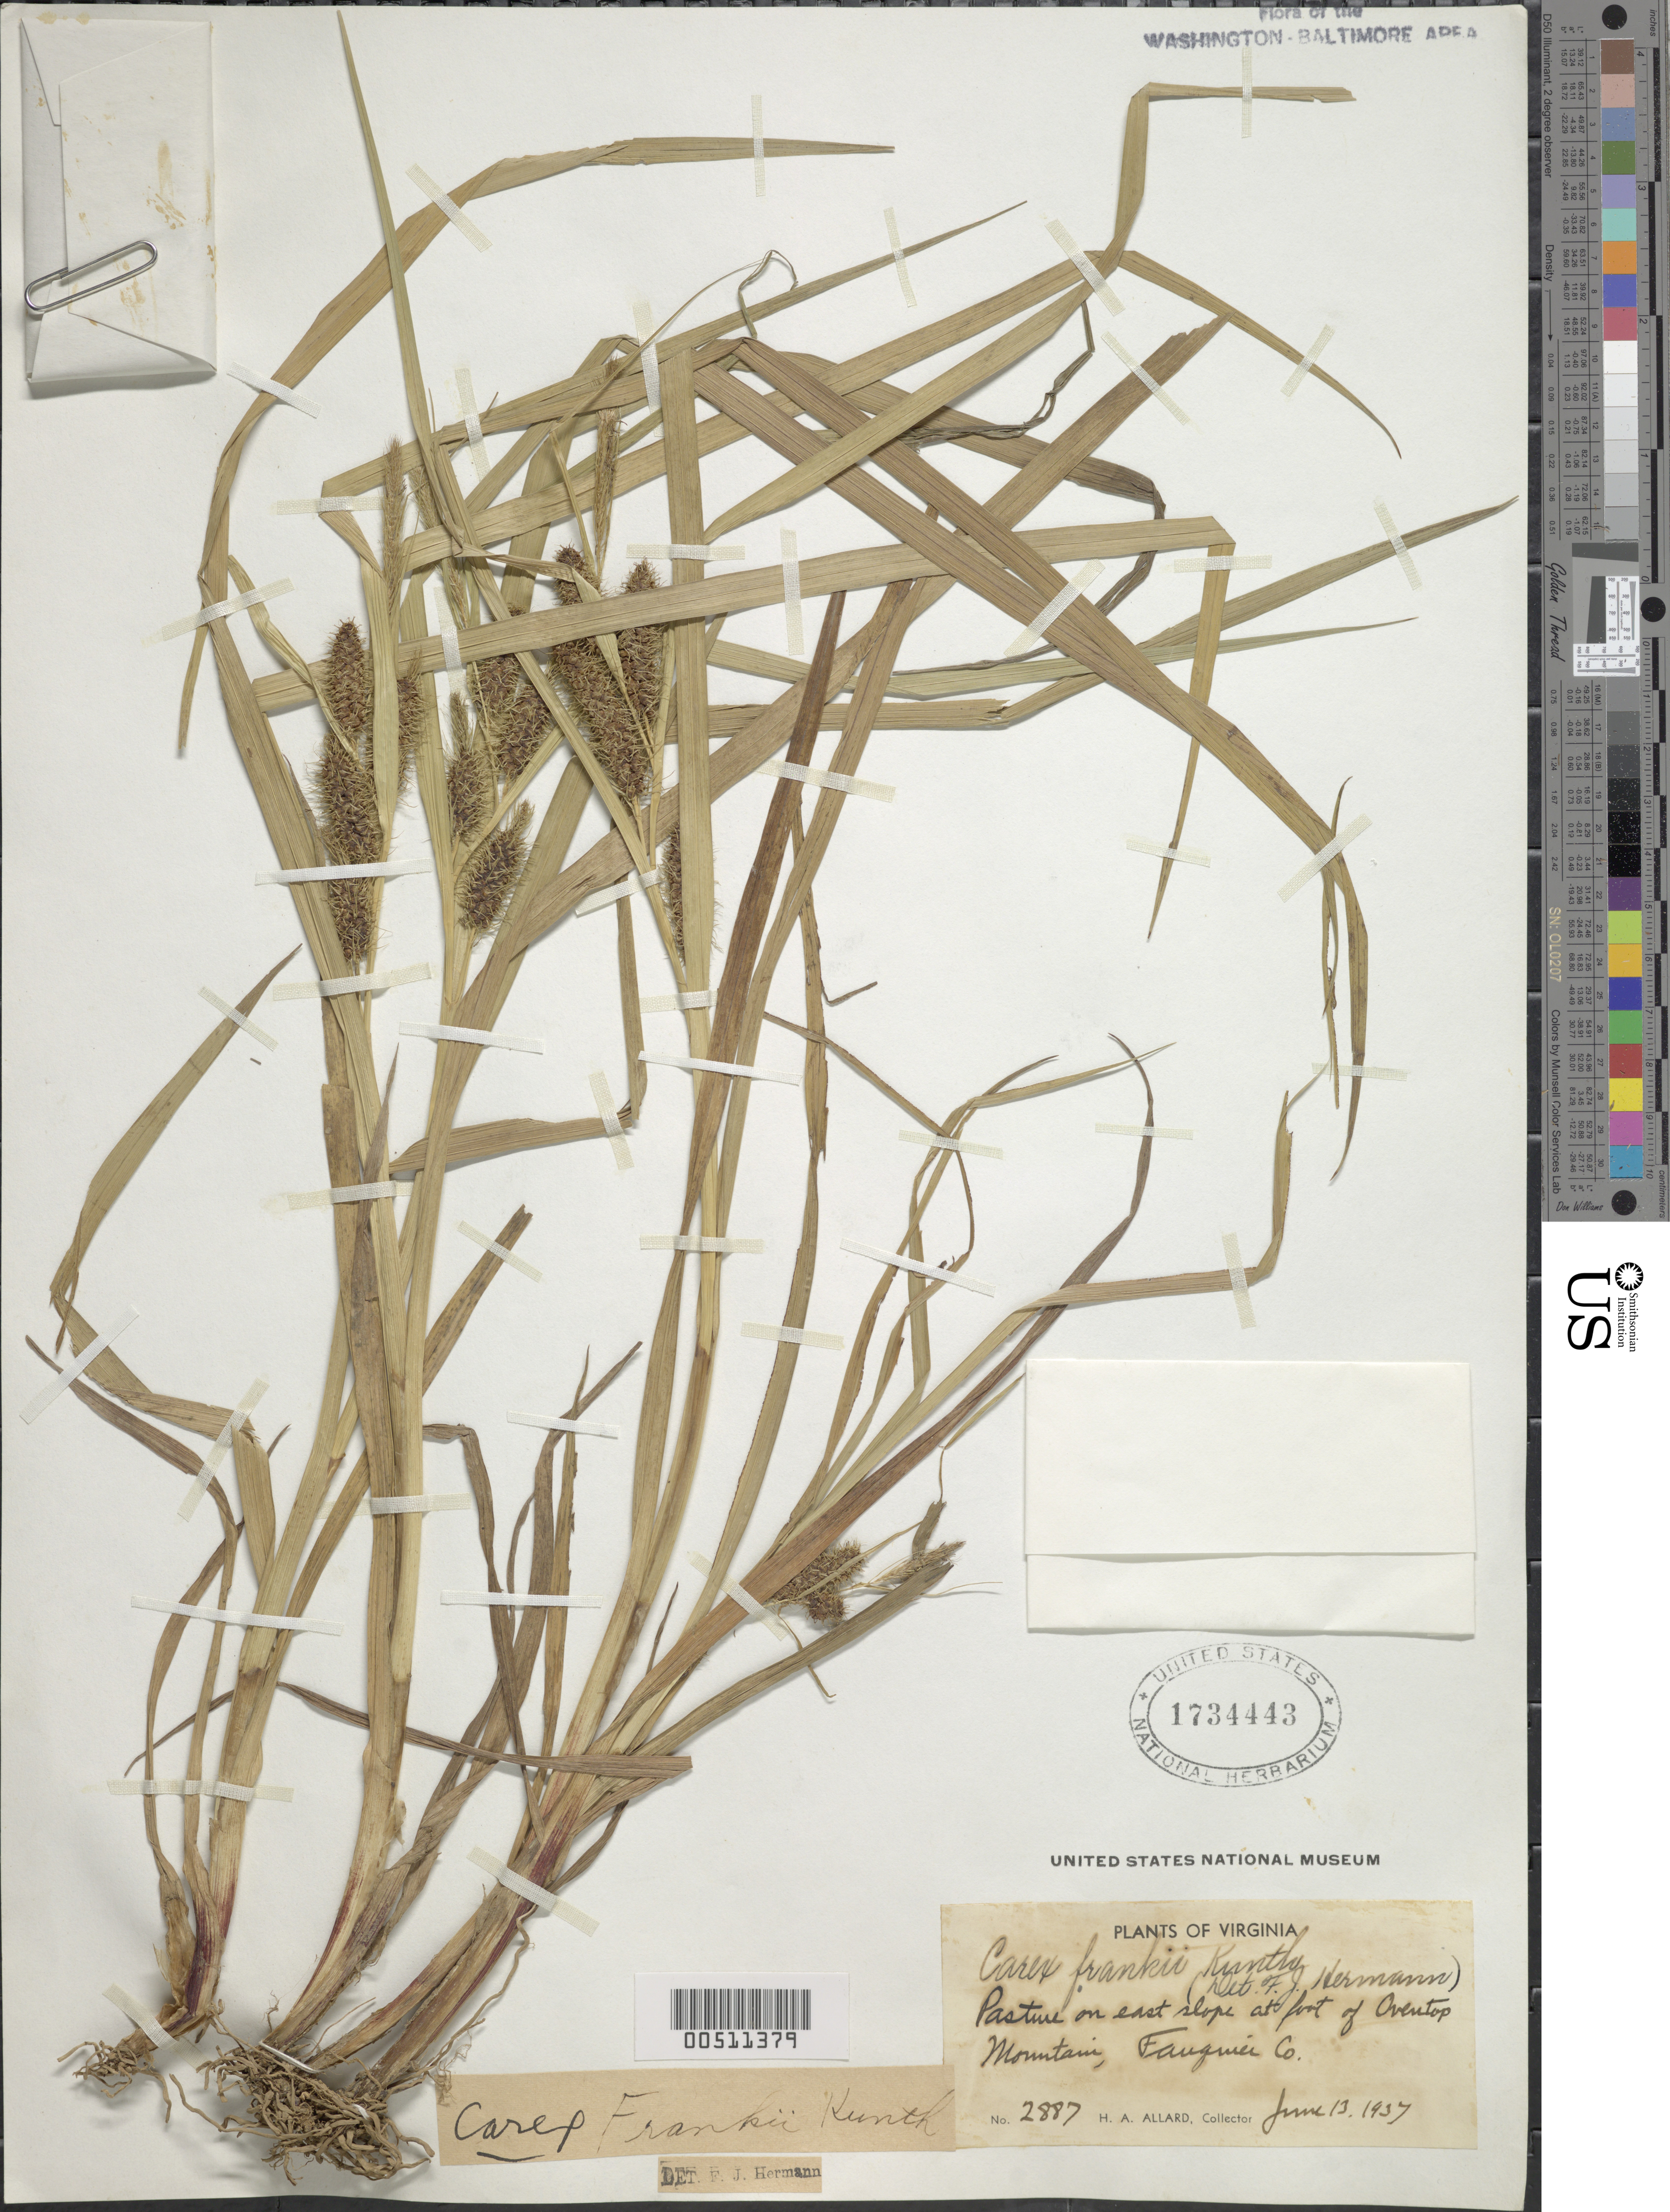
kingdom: Plantae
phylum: Tracheophyta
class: Liliopsida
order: Poales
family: Cyperaceae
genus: Carex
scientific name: Carex frankii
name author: Kunth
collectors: H. A. Allard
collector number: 2887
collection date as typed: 13 Jun 1937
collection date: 1937-06-13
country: United States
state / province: Virginia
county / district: Fauquier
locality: Oventop Mountain '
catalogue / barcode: US 1734443